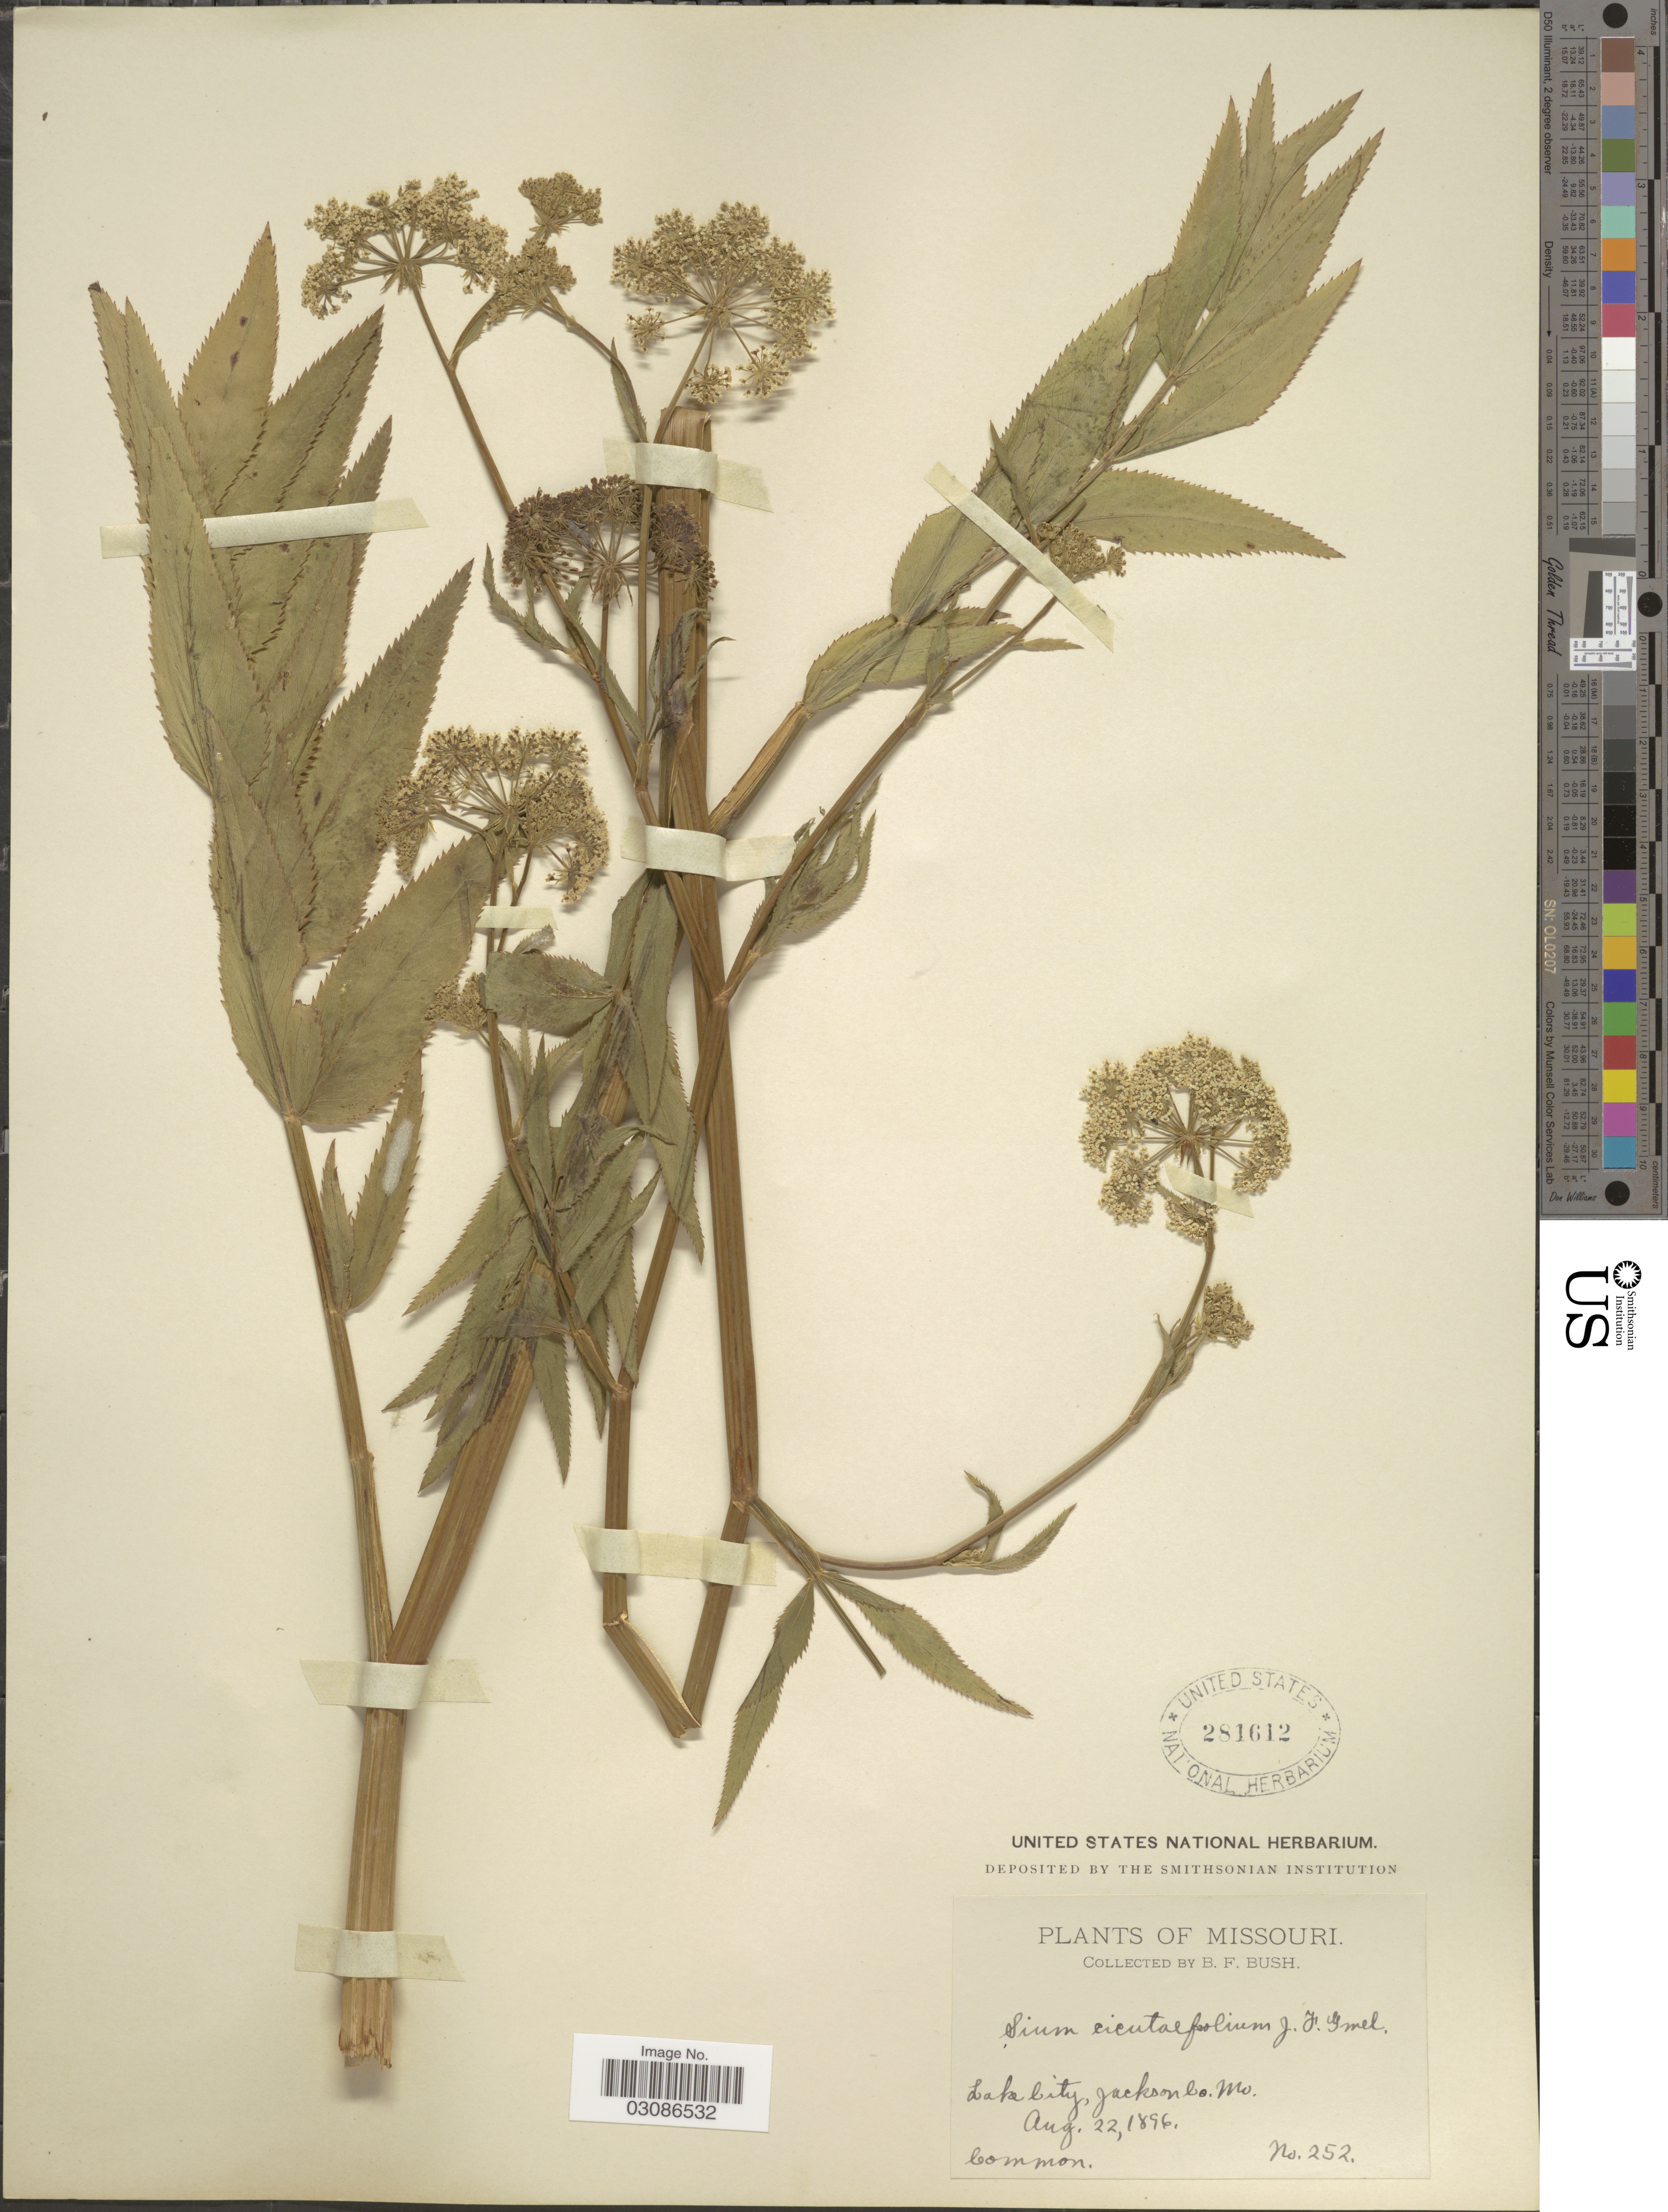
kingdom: Plantae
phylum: Tracheophyta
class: Magnoliopsida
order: Apiales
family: Apiaceae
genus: Sium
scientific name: Sium suave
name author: Walter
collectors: B. F. Bush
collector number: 252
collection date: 1896-08-22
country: United States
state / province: Missouri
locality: Lake City, Jackson Co.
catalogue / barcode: US 281612